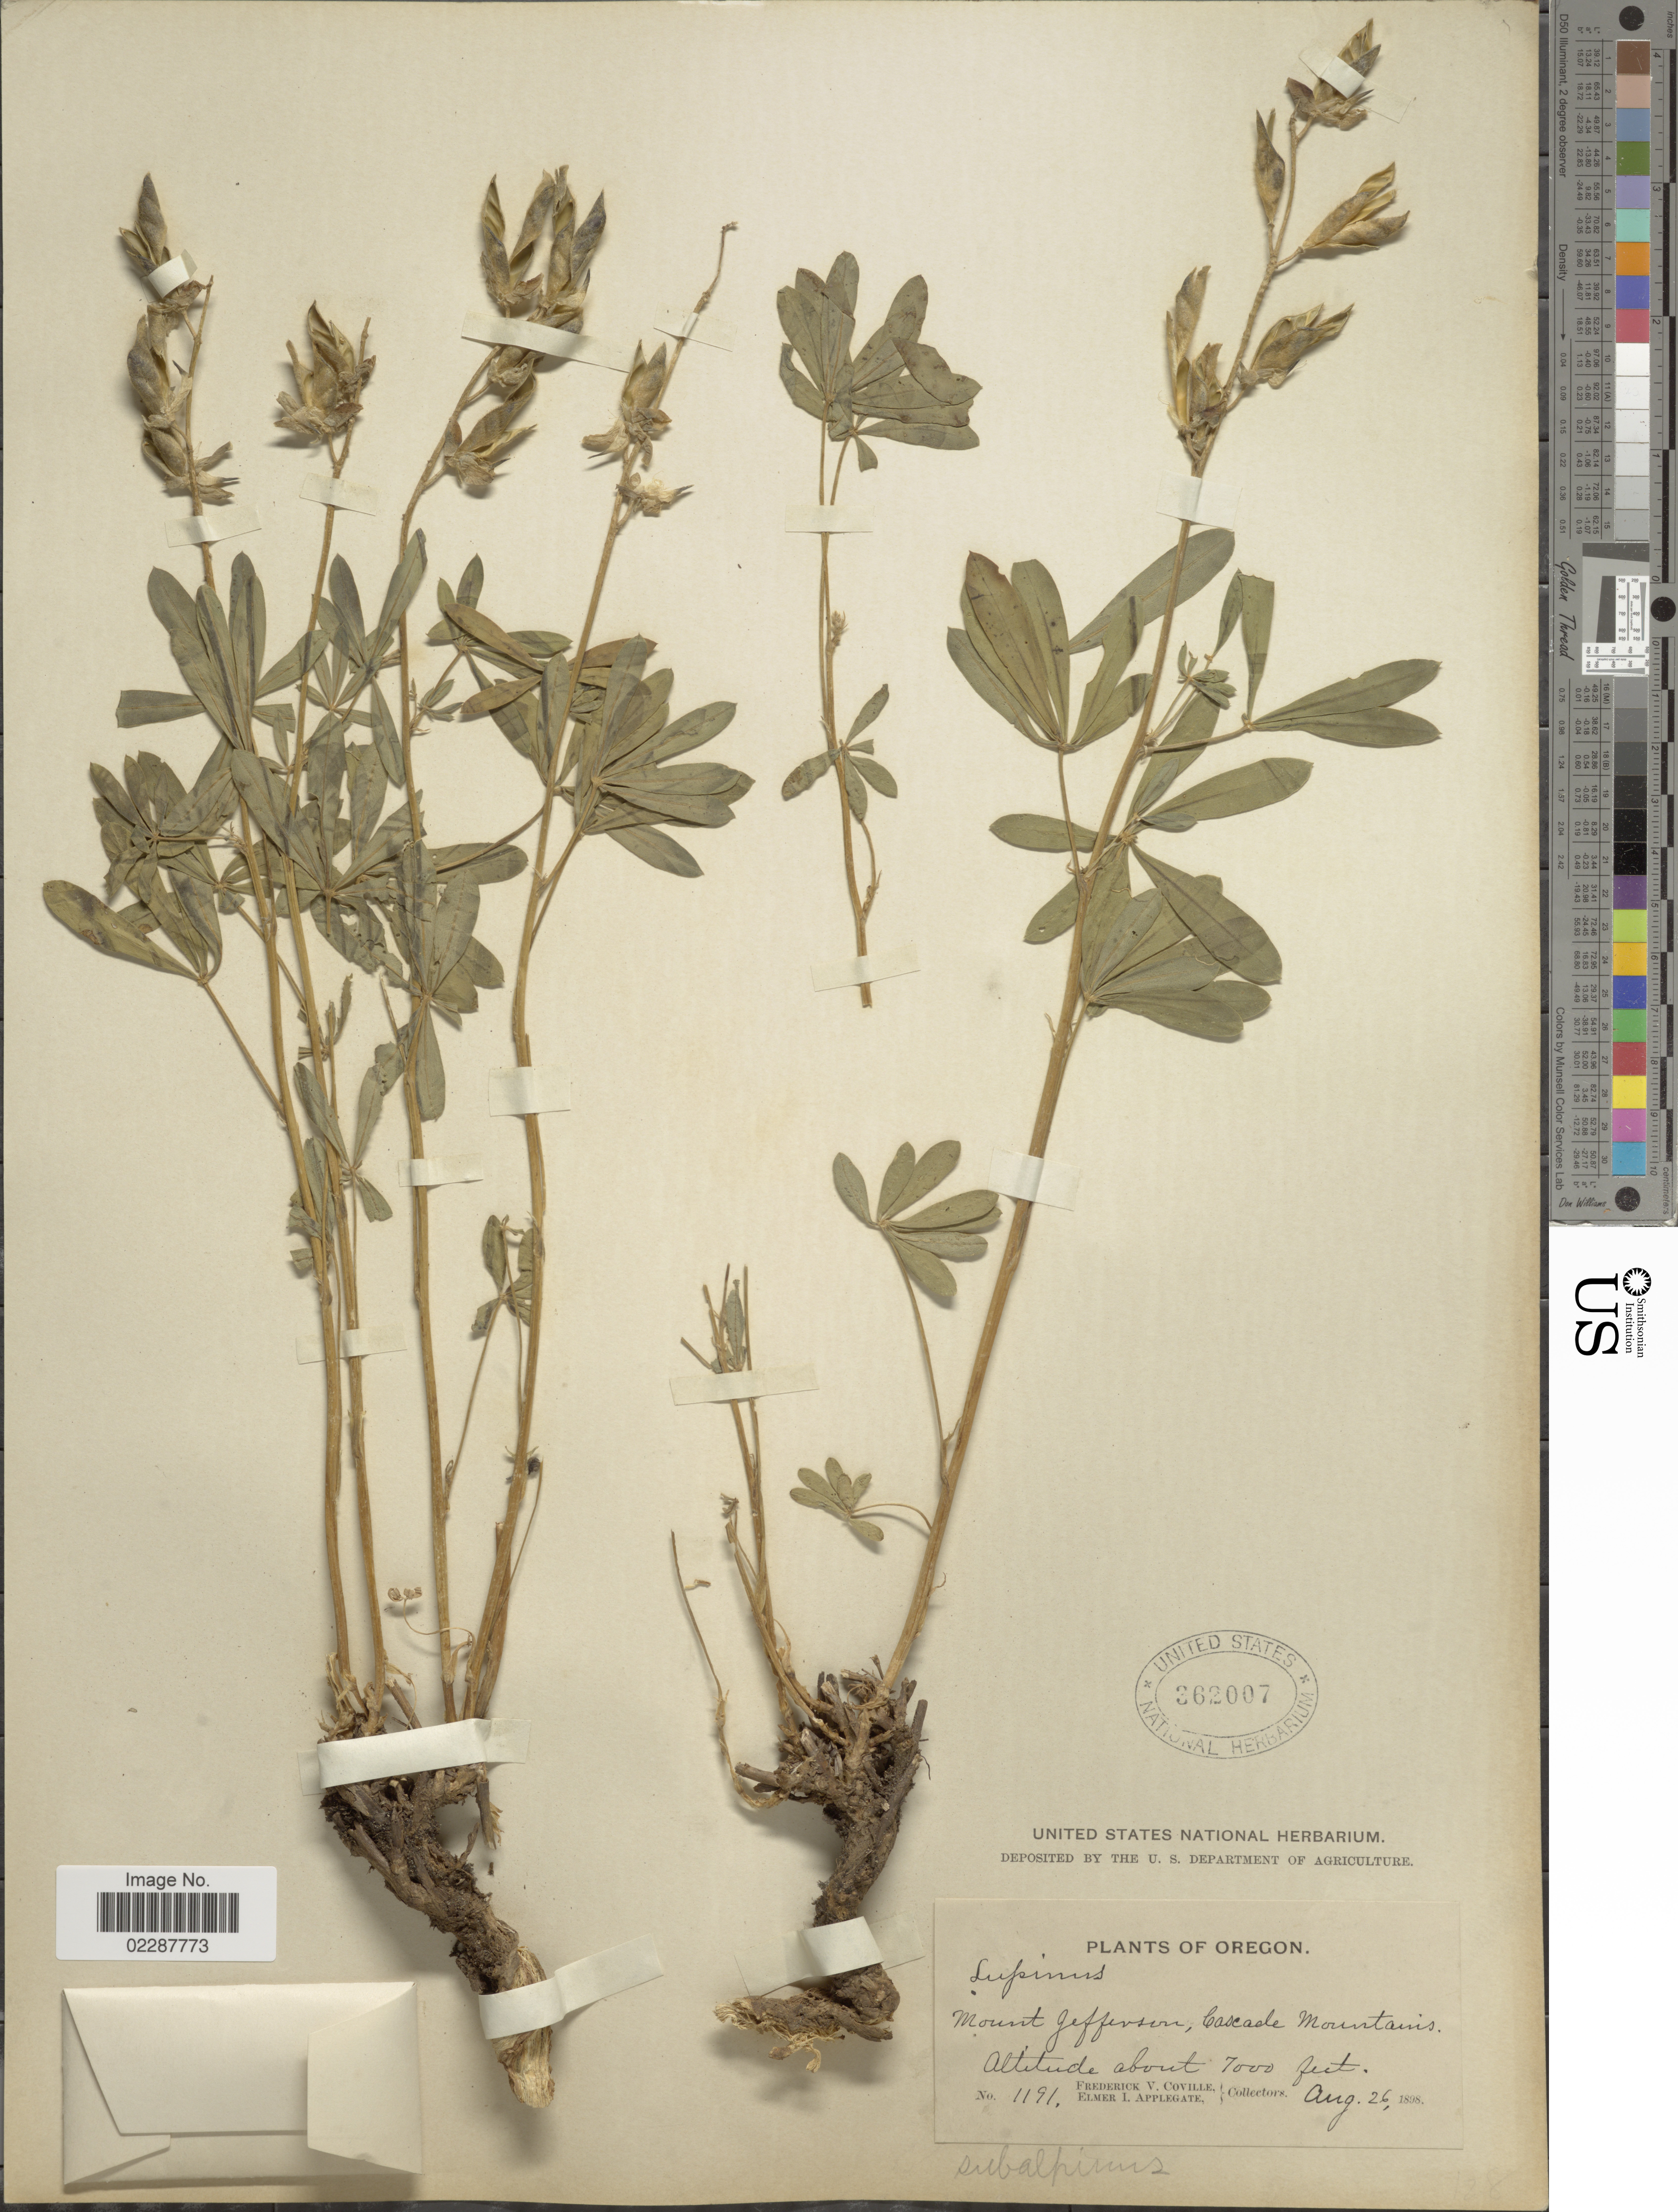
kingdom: Plantae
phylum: Tracheophyta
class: Magnoliopsida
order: Fabales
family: Fabaceae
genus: Lupinus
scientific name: Lupinus subalpinus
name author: Piper & B.L. Rob.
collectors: F. V. Coville & E. I. Applegate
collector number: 1191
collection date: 1898-08-26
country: United States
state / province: Oregon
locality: Mount Jefferson, Cascade Mountains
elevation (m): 2134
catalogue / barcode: US 362007